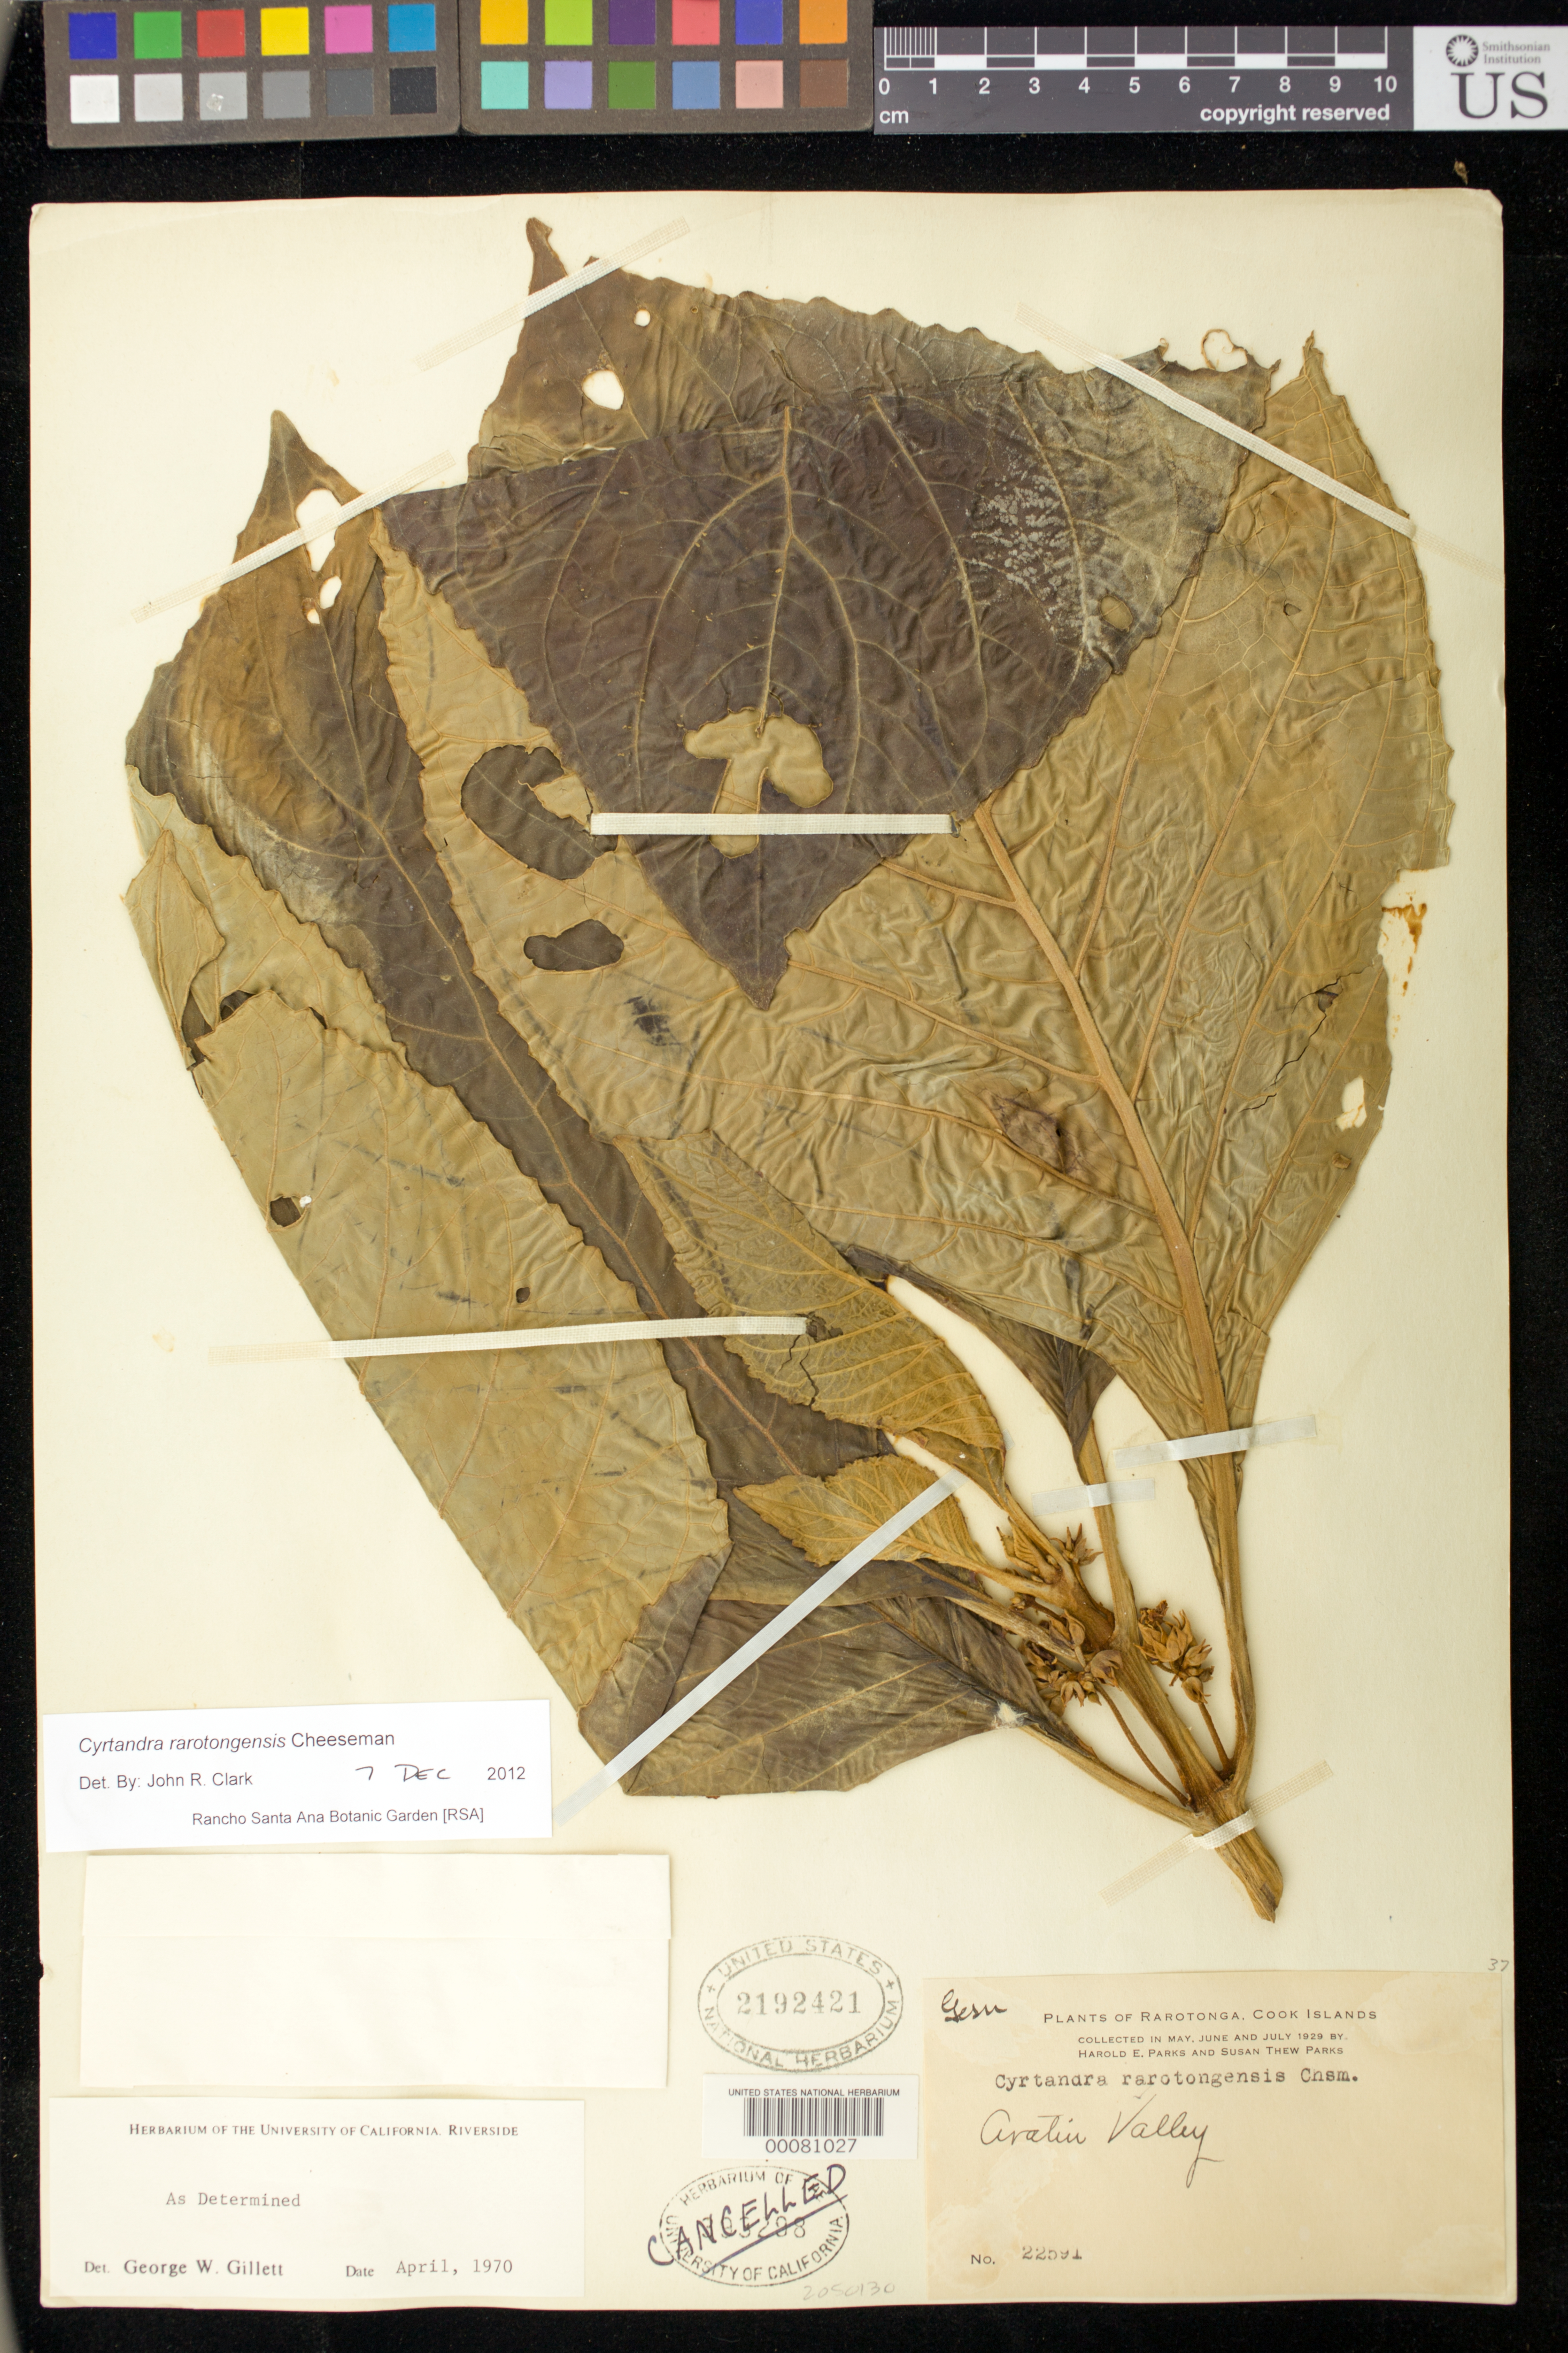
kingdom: Plantae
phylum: Tracheophyta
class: Magnoliopsida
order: Lamiales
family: Gesneriaceae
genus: Cyrtandra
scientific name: Cyrtandra rarotongensis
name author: Cheeseman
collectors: H. E. Parks & S. Parks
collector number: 22591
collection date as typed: May-Jul 1929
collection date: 1929-05/1929-07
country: Cook Islands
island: Rarotonga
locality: Aratin valley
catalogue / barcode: US 2192421